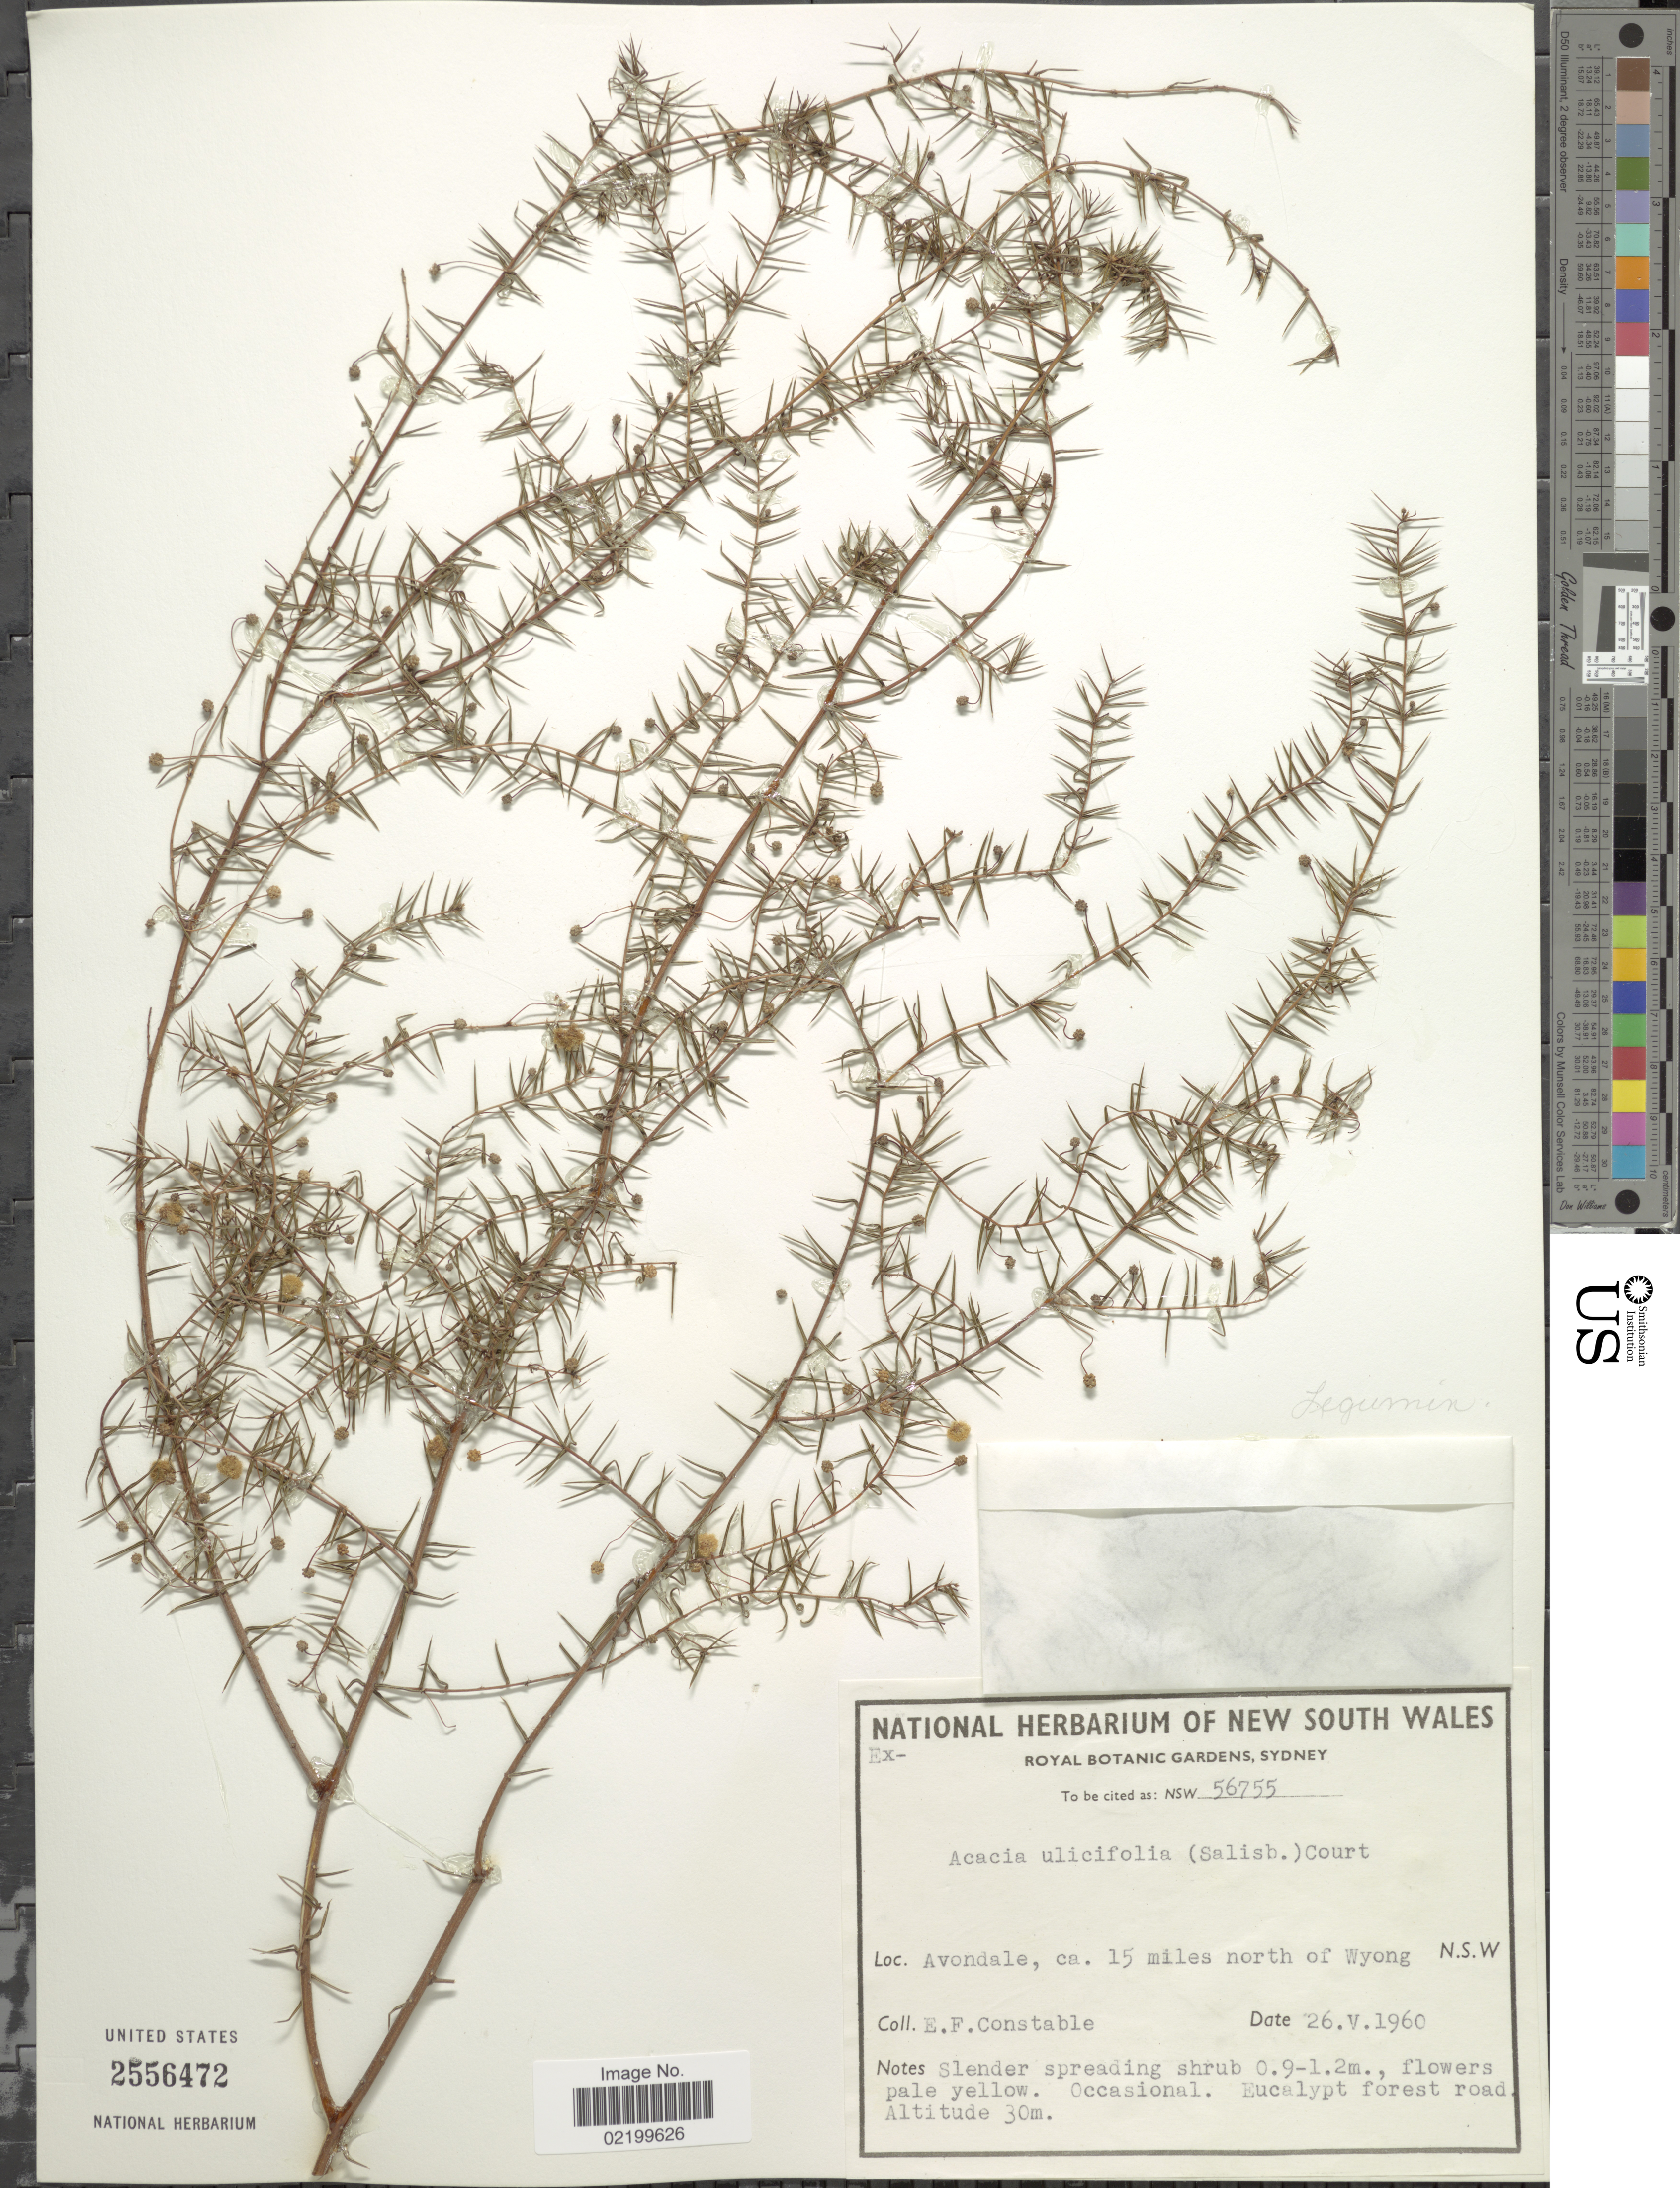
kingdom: Plantae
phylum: Tracheophyta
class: Magnoliopsida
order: Fabales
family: Fabaceae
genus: Acacia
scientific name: Acacia ulicifolia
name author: (Salisb.) Court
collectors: E. F. Constable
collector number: NSW 56755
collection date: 1960-05-26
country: Australia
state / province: New South Wales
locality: Avondale, ca. 15 miles north of Wyong N.S.W.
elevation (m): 30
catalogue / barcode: US 2556472